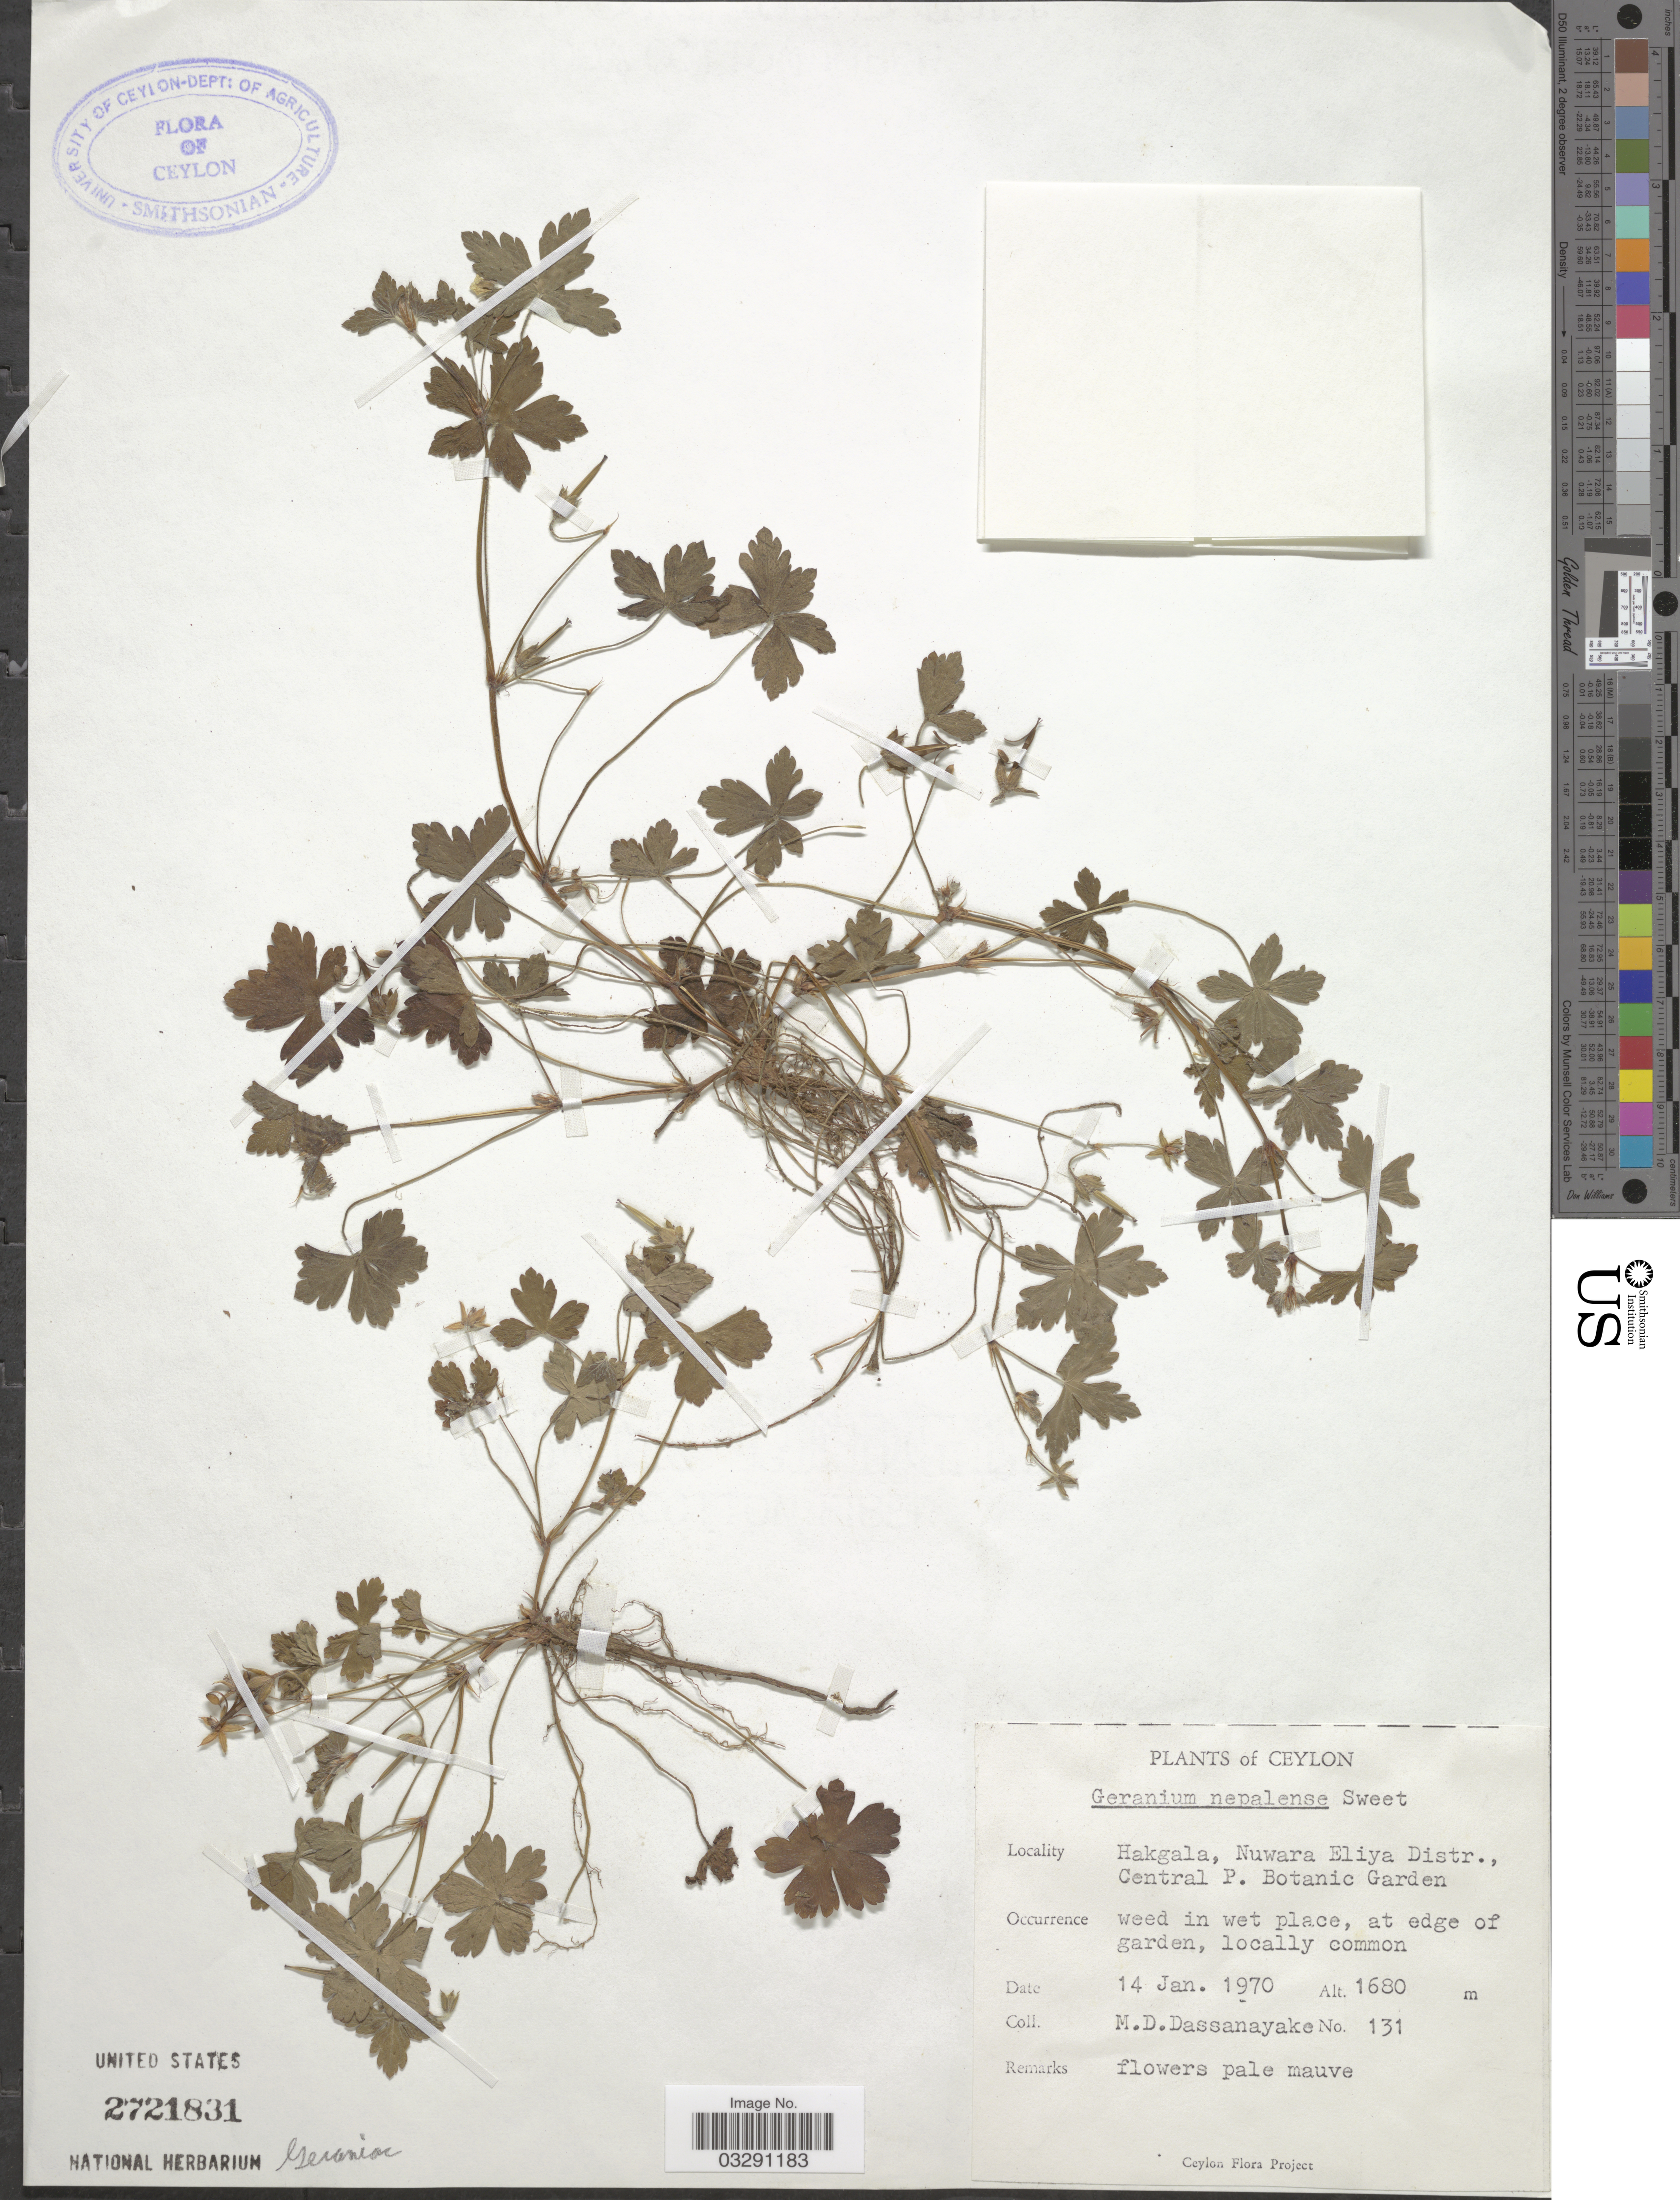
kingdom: Plantae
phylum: Tracheophyta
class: Magnoliopsida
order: Geraniales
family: Geraniaceae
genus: Geranium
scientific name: Geranium nepalense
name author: Sweet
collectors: M. D. Dassanayake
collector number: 131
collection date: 1970-01-14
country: Sri Lanka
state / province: Central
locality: Ceylon. Hakgala, Nuwara Eliya Distr., Central P. Botanic Garden.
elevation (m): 1680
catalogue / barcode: US 2721831